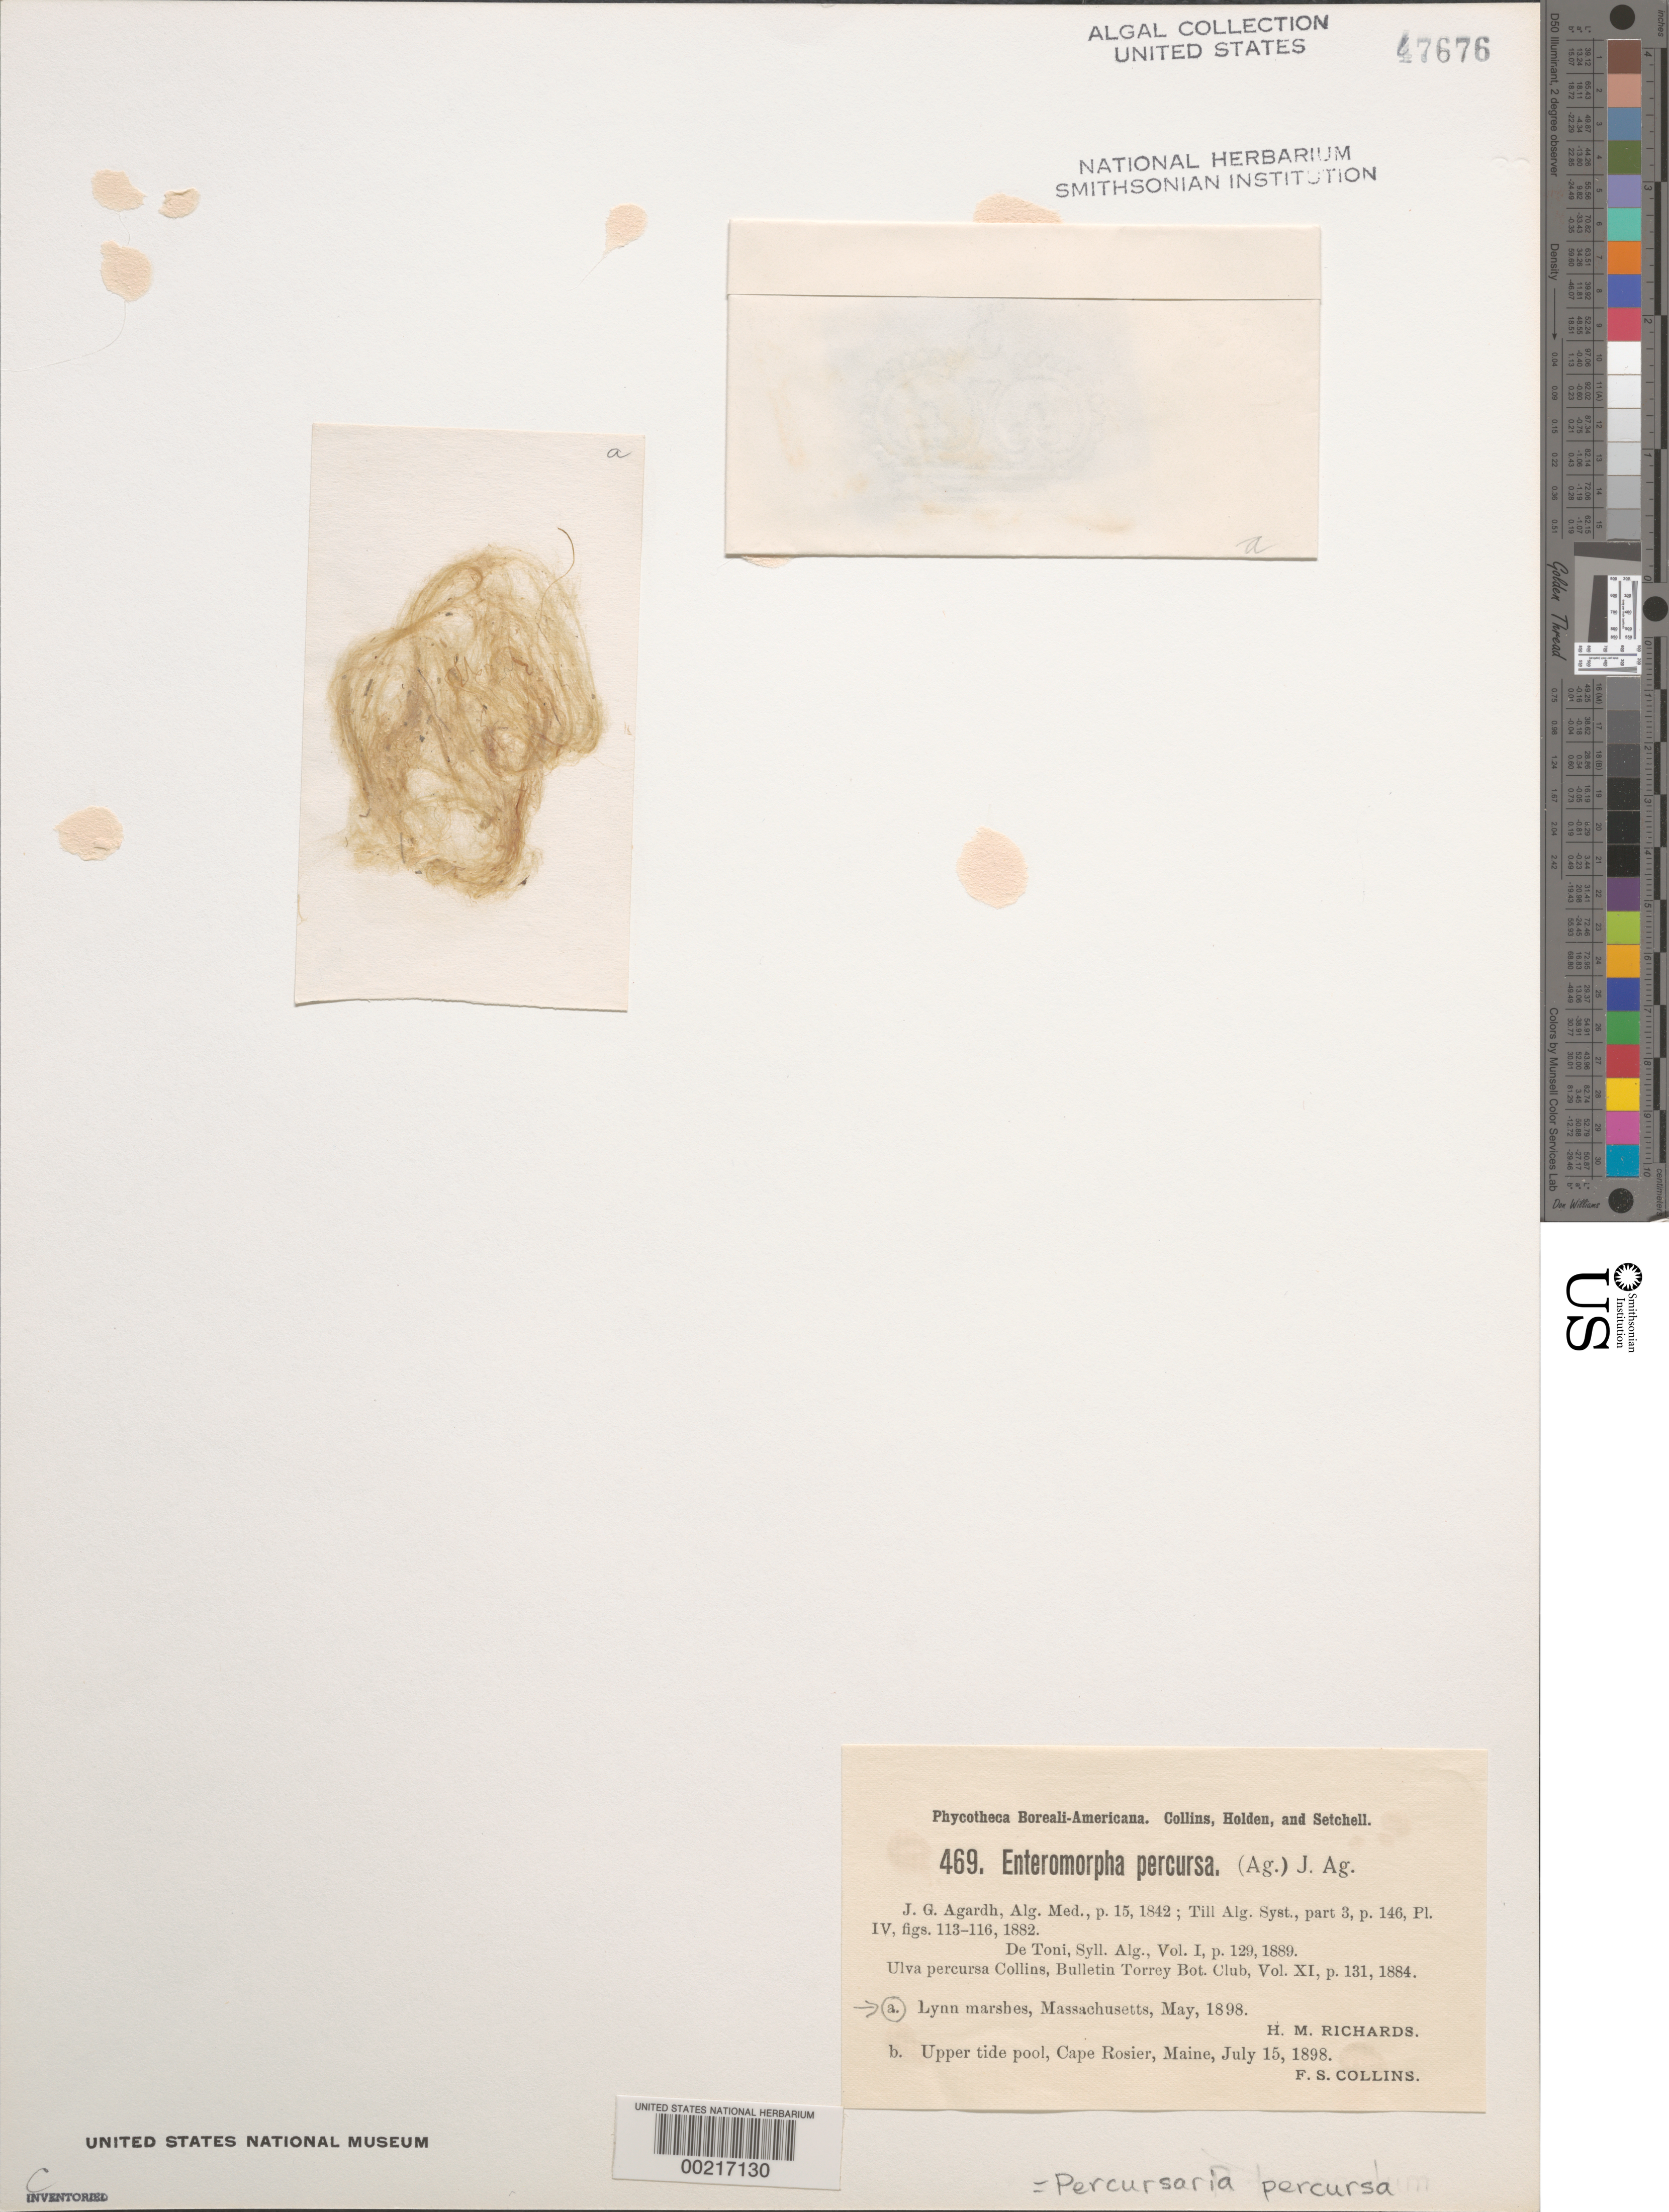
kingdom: Plantae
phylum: Chlorophyta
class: Ulvophyceae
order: Ulvales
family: Ulvaceae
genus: Percursaria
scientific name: Percursaria percursa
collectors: H. Richards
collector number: PB-A 469a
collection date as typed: May 1898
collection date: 1898-05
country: United States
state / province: Massachusetts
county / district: Essex County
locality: Lynn Marshes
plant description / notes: Collins, Holden & Setchell, Phycotheca Boreali-Americana, as Enteromorpha percursa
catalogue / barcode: US 47676